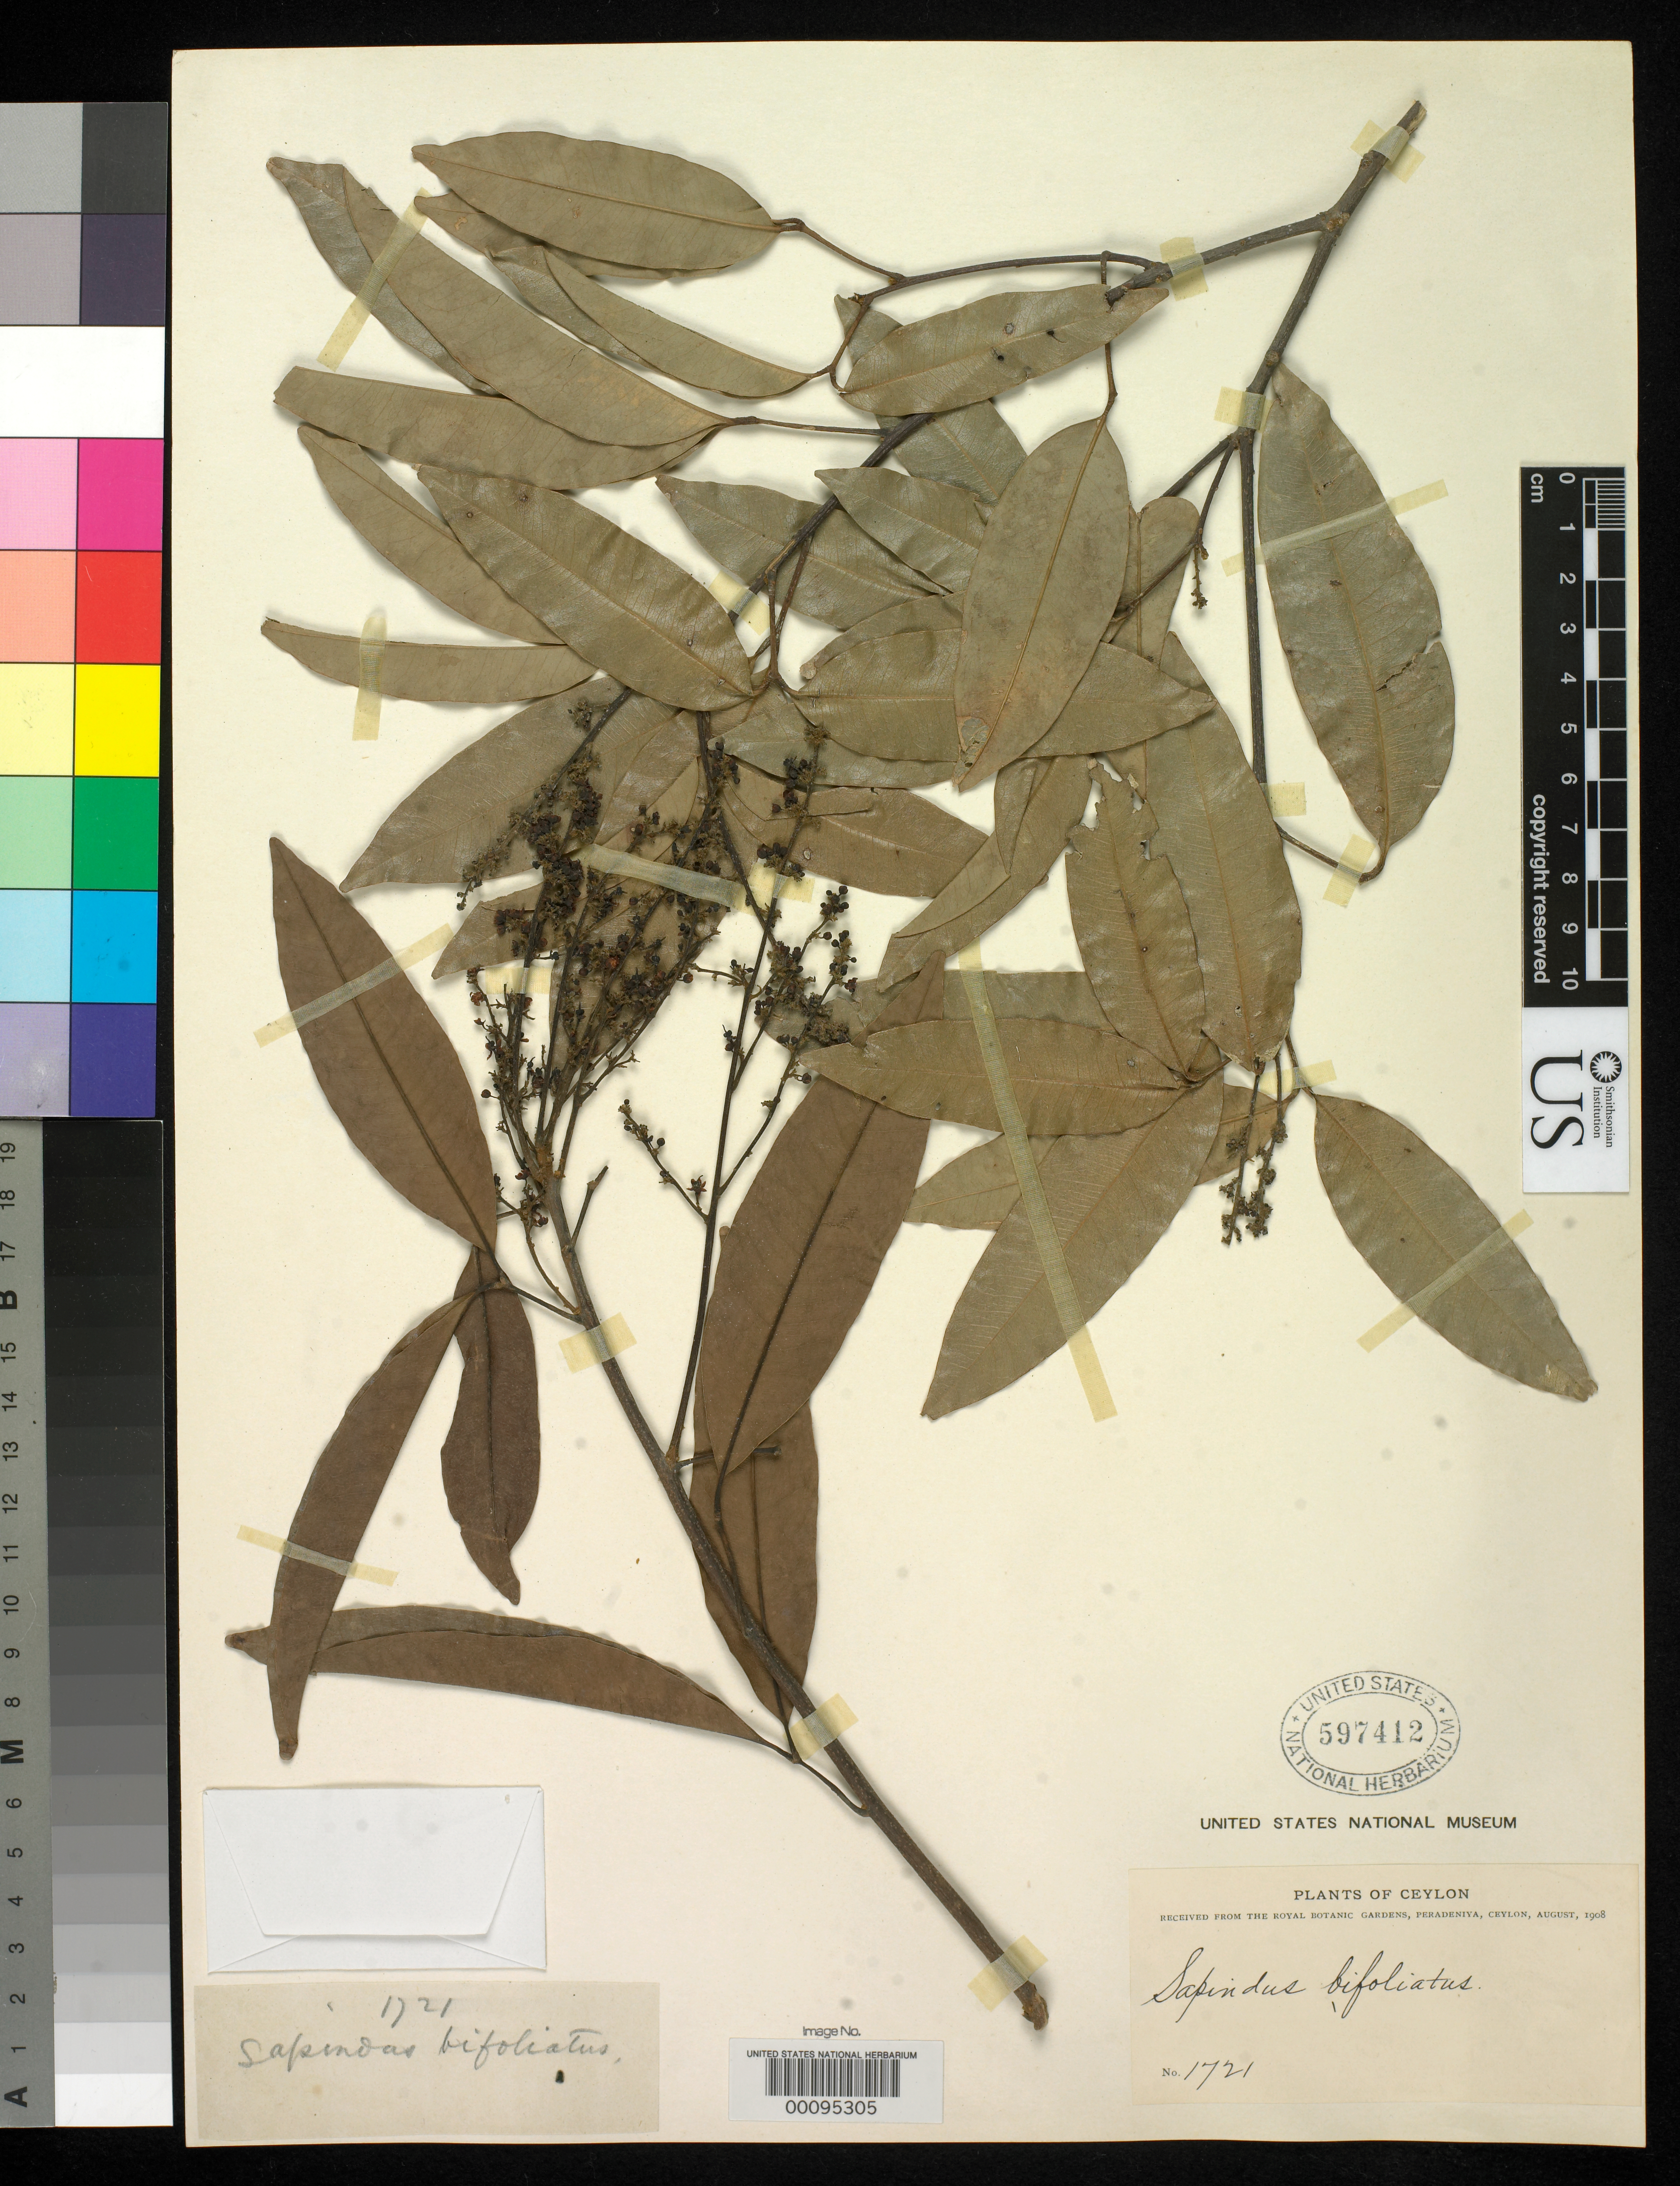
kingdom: Plantae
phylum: Tracheophyta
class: Magnoliopsida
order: Sapindales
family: Sapindaceae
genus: Nephelium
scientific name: Nephelium bifoliolatum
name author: Thwaites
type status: Type Fragment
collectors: G. H. K. Thwaites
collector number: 1721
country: Sri Lanka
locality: Lower Badulla road from Kandy.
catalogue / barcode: US 597412